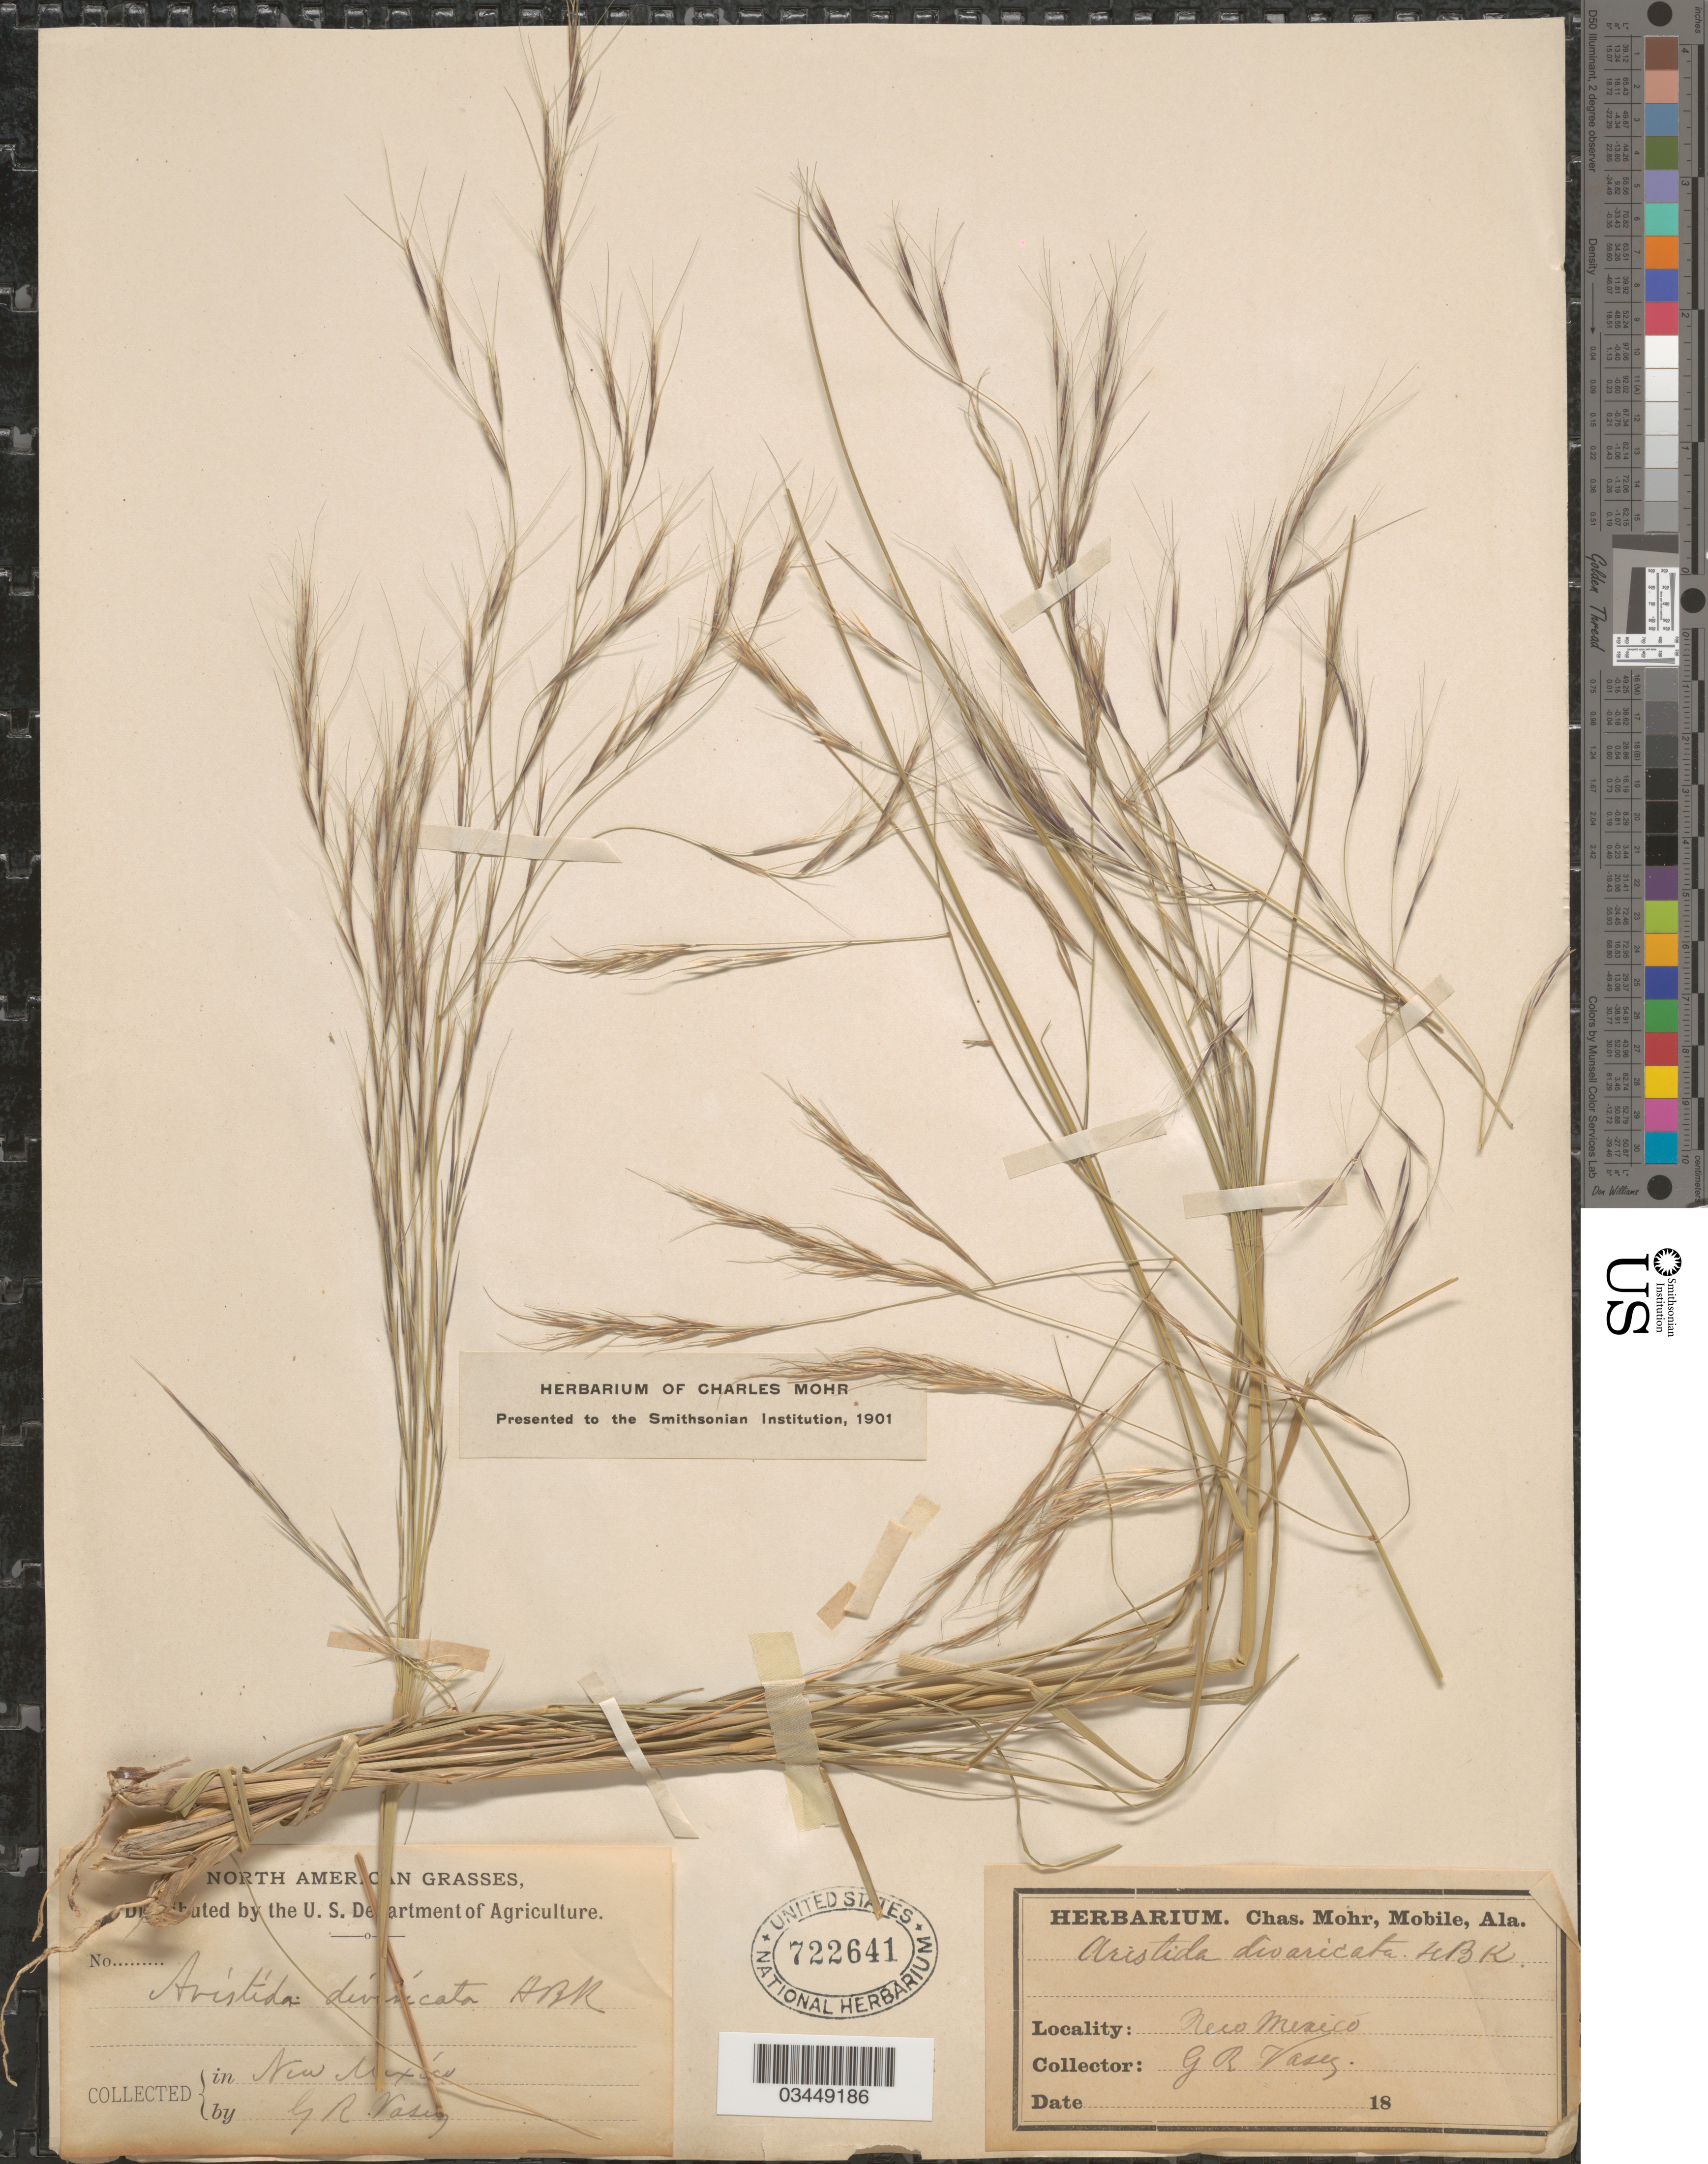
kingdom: Plantae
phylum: Tracheophyta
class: Liliopsida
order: Poales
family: Poaceae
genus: Aristida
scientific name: Aristida divaricata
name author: Humb. & Bonpl. ex Willd.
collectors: G. R. Vasey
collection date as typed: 18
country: United States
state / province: New Mexico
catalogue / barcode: US 722641